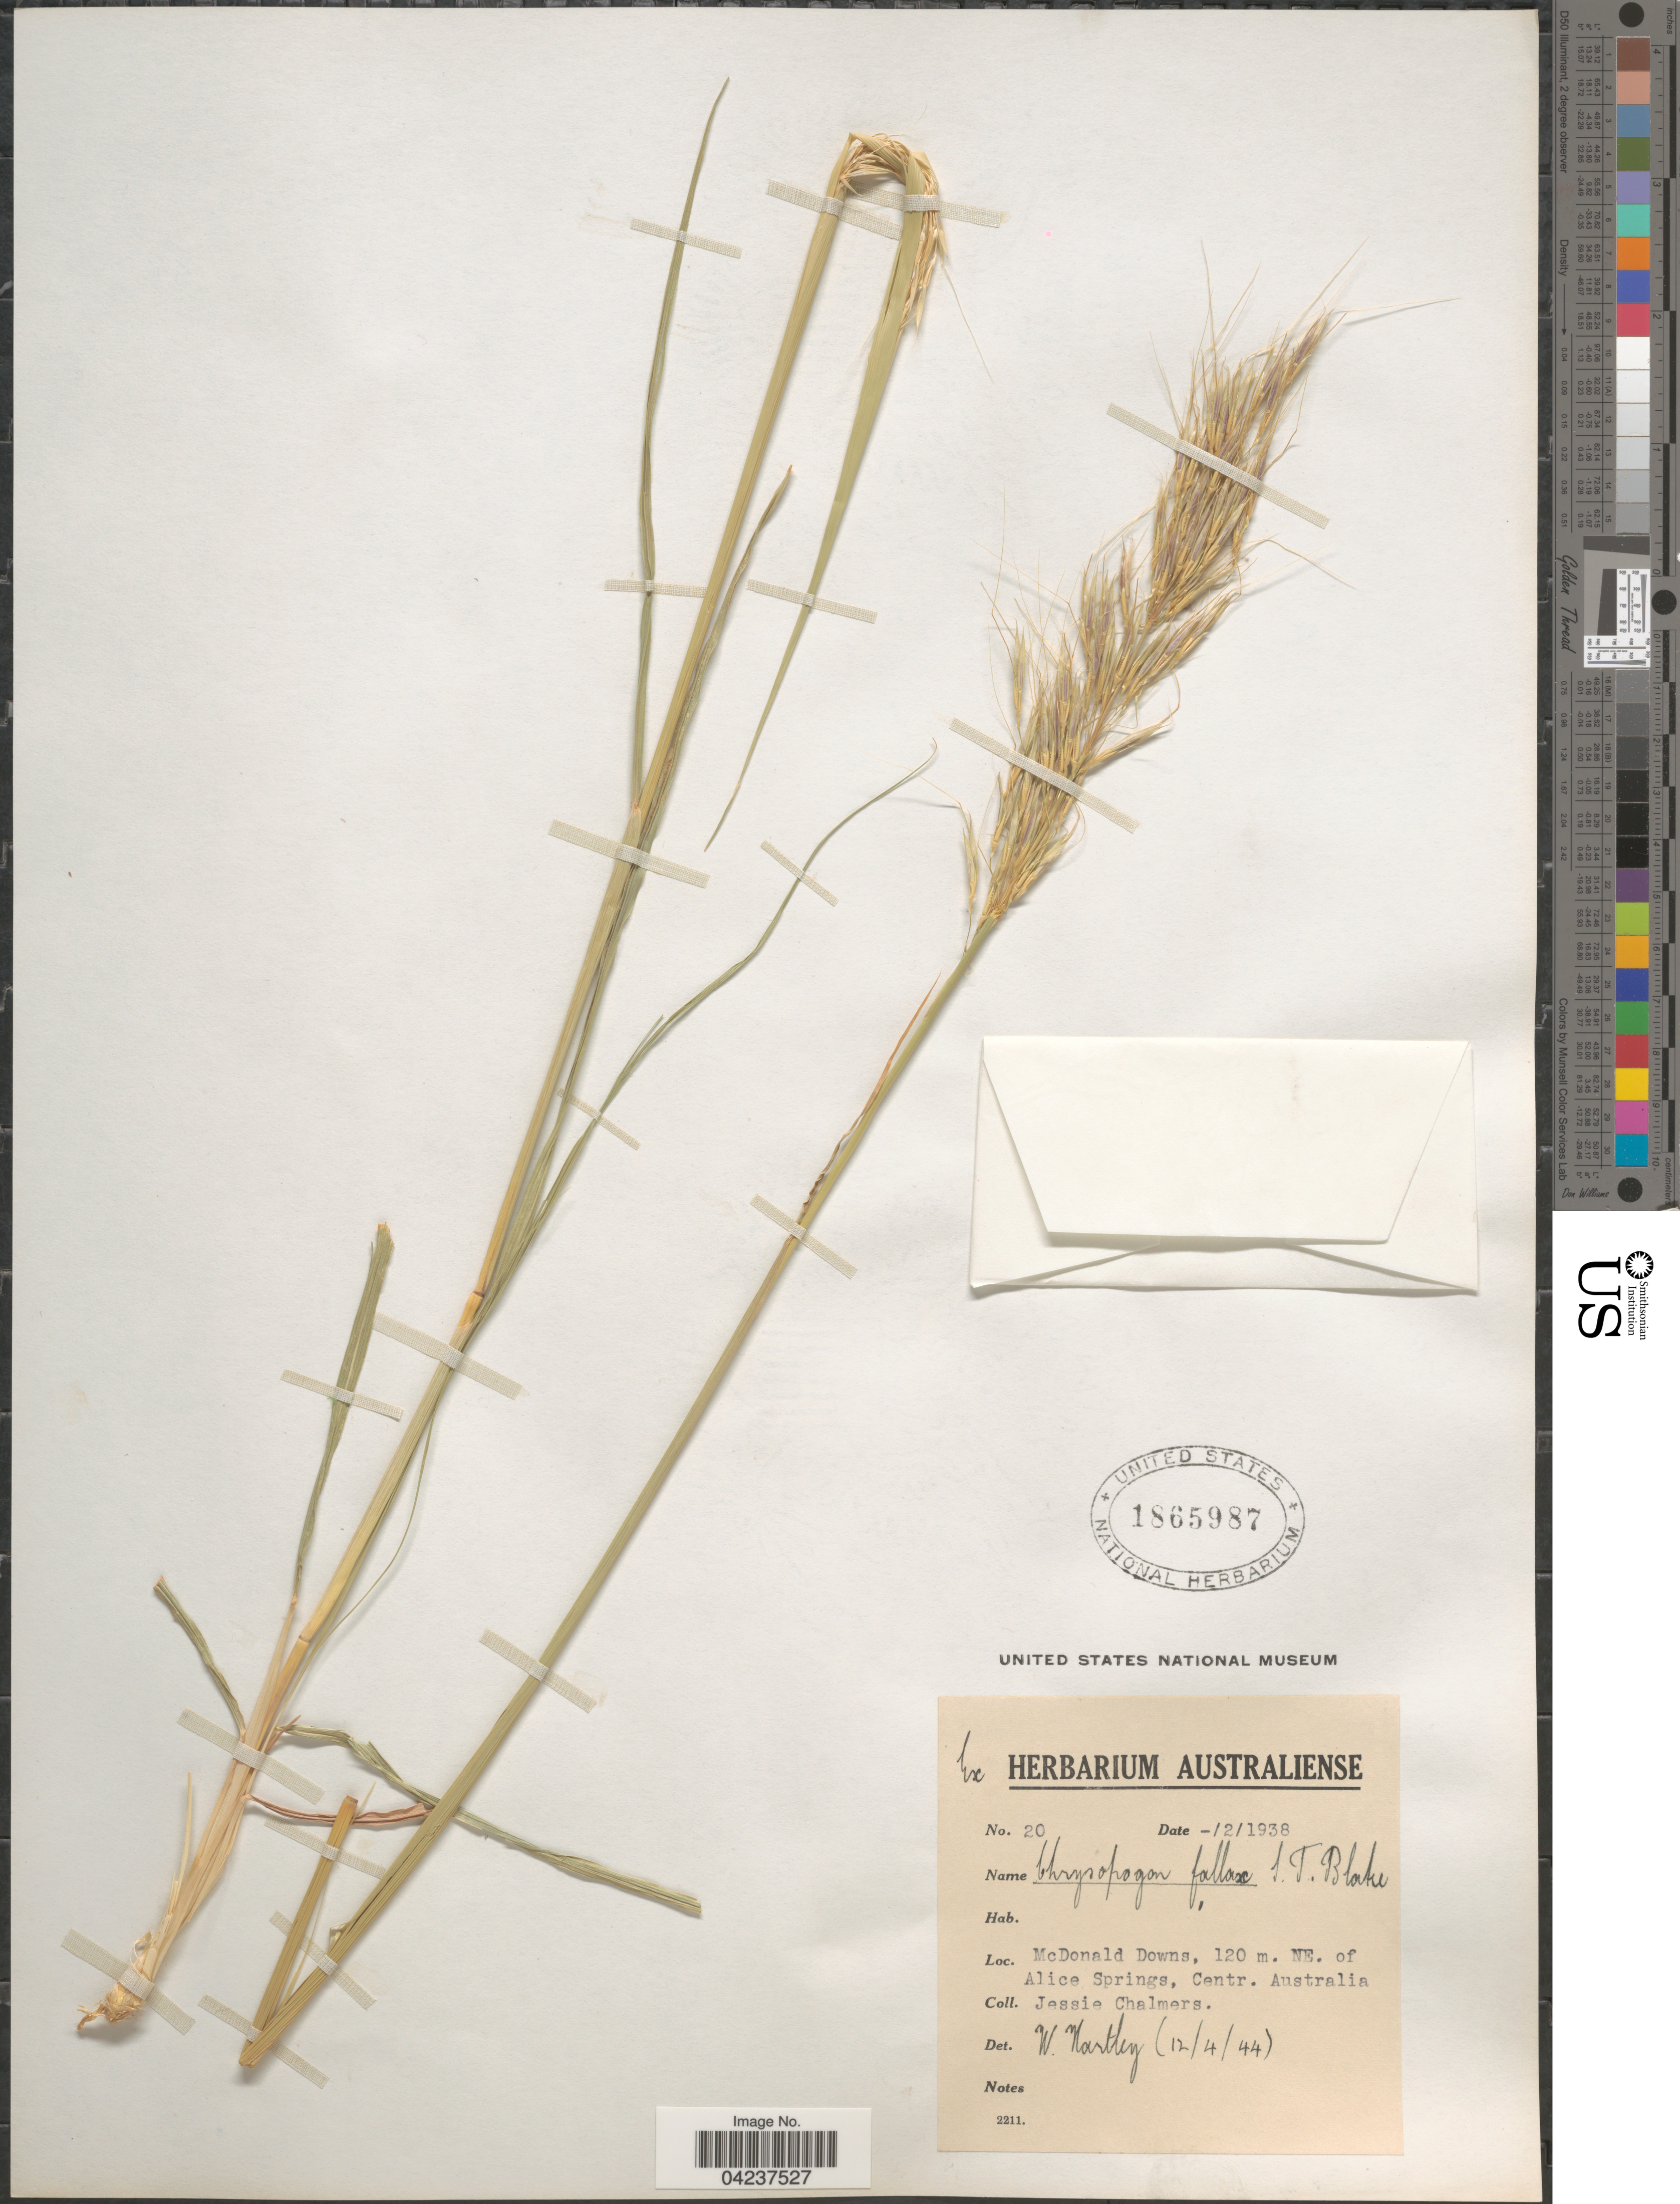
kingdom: Plantae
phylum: Tracheophyta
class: Liliopsida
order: Poales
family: Poaceae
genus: Chrysopogon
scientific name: Chrysopogon fallax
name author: S.T. Blake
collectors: J. Chalmers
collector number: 20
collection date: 1938-02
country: Australia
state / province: South Australia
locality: McDonald Downs, 120 m. NE. of Alice Springs, Centr. Australia.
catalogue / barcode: US 1865987